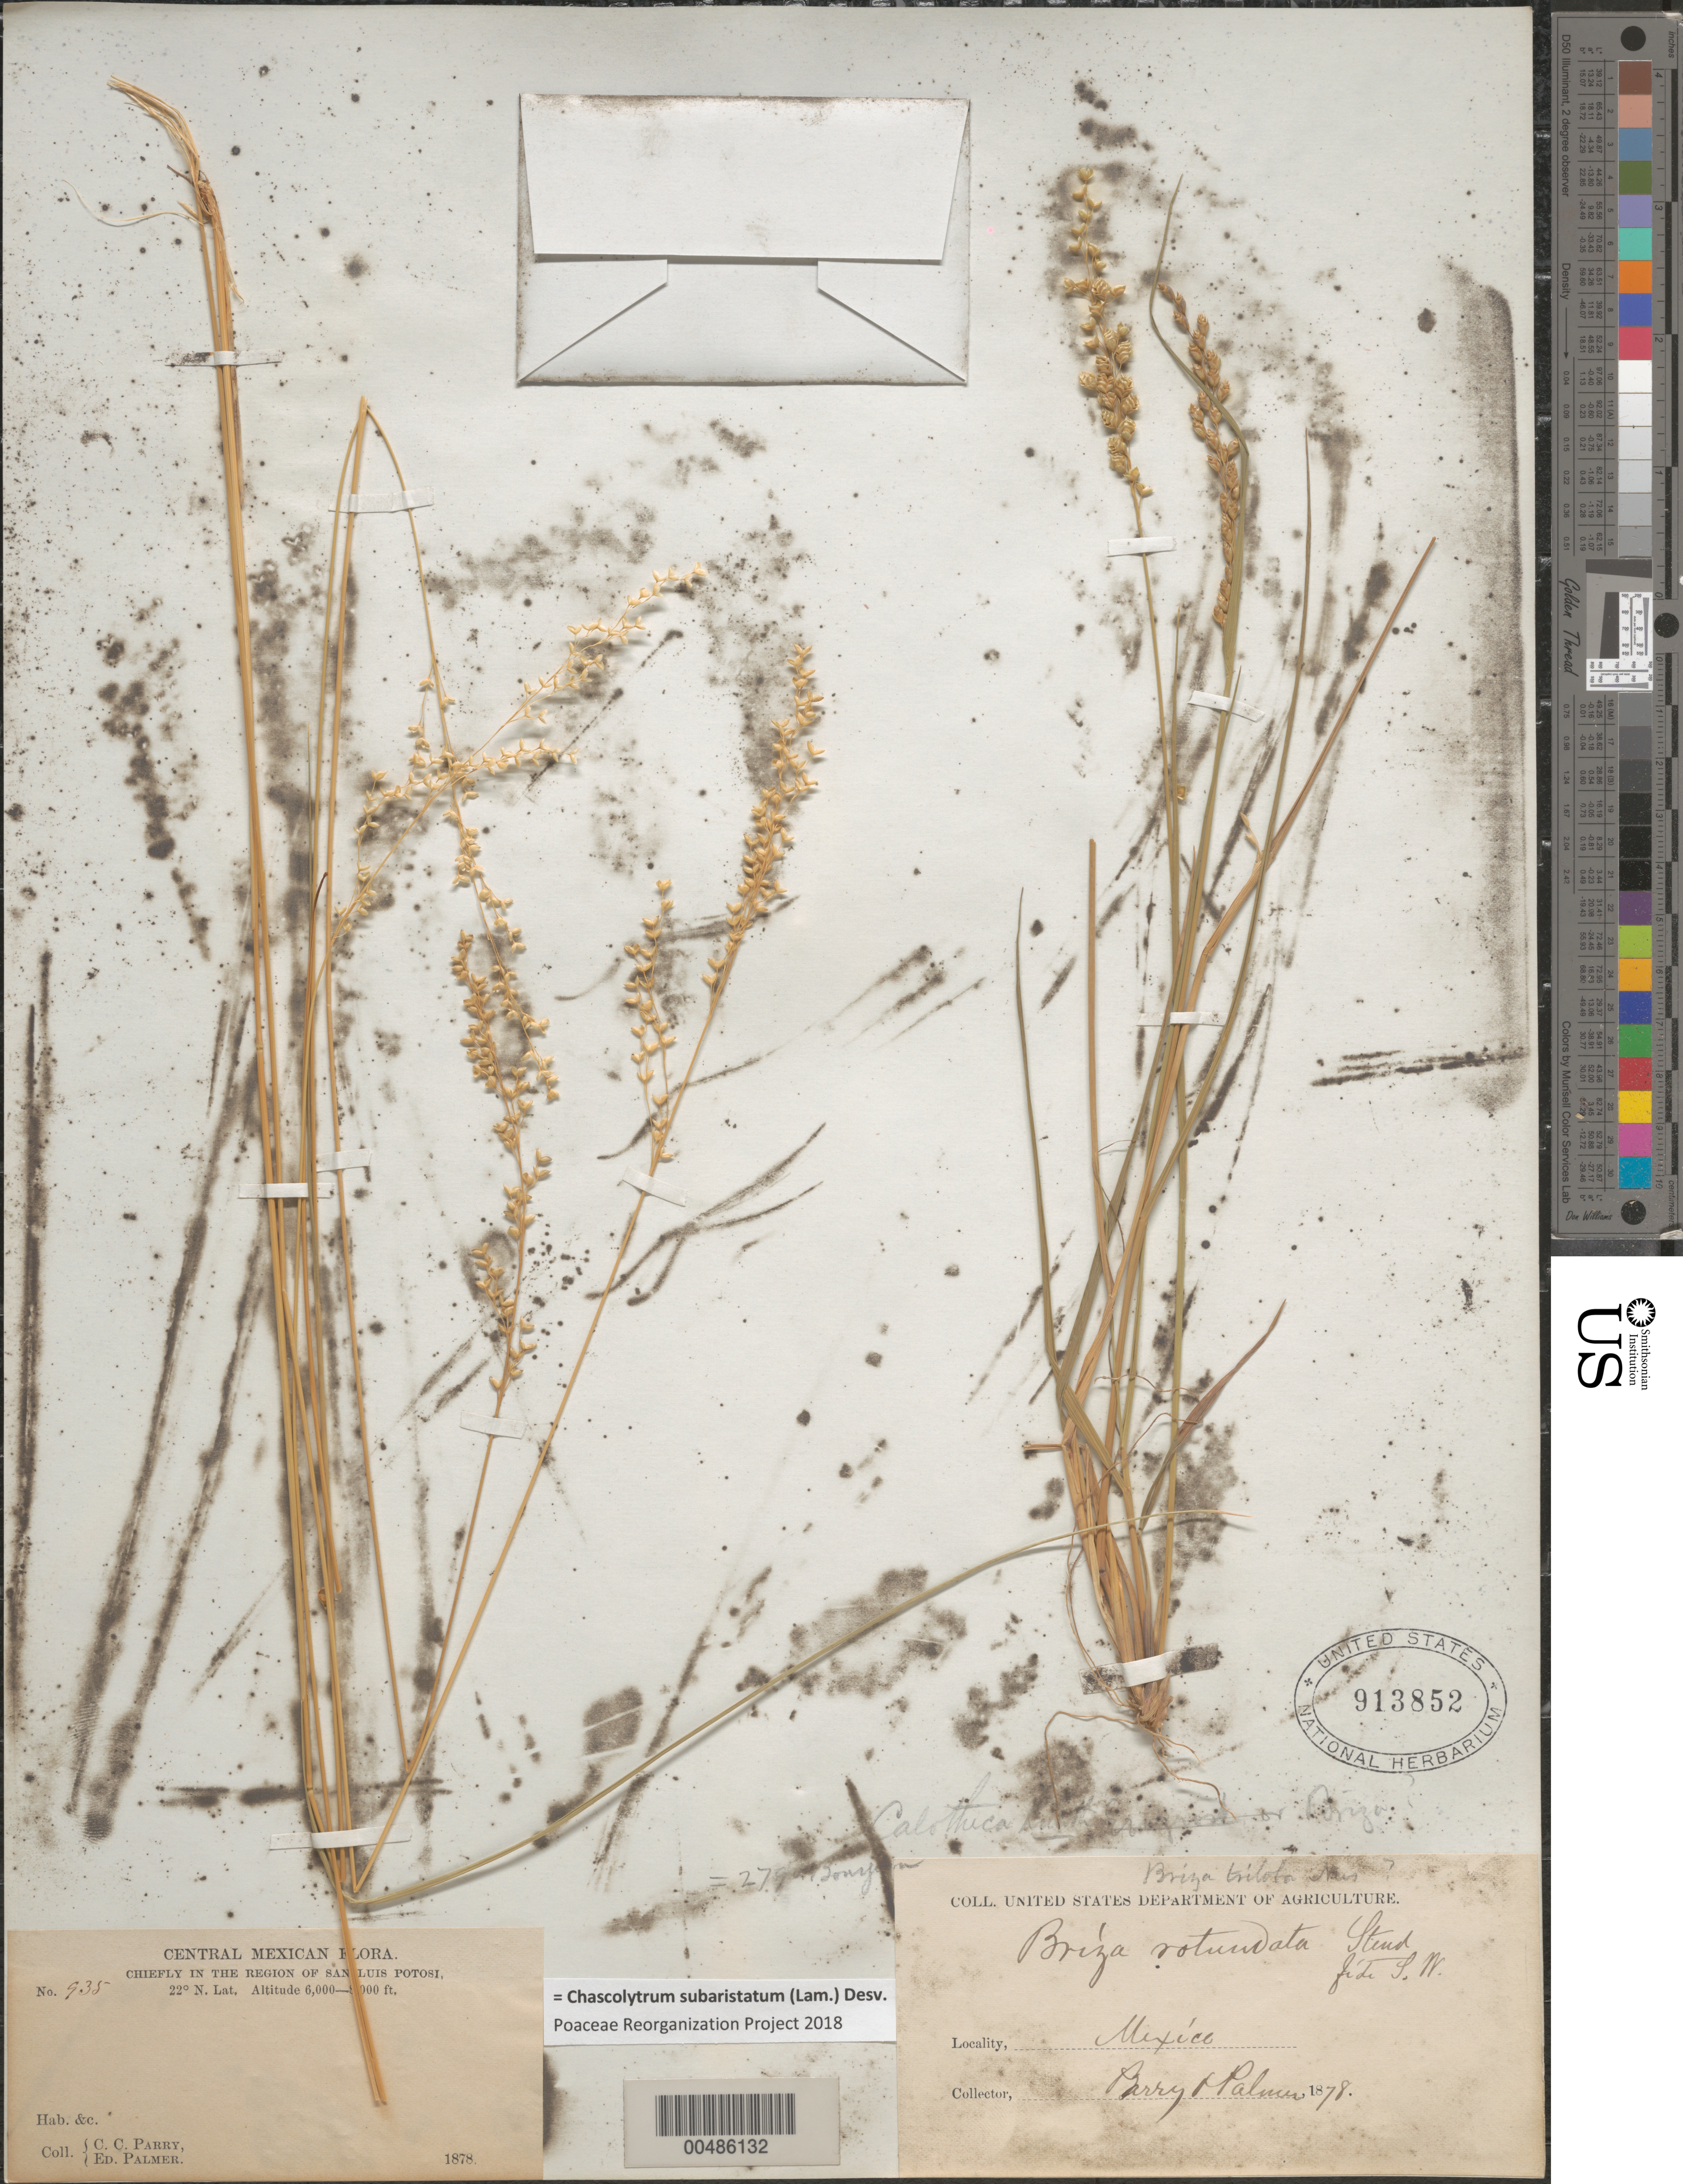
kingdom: Plantae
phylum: Tracheophyta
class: Liliopsida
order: Poales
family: Poaceae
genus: Chascolytrum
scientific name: Chascolytrum subaristatum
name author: (Lam.) Desv.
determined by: Poaceae Reorganization Project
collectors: C. C. Parry & E. Palmer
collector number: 935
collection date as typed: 1878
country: Mexico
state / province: San Luis Potosi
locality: (lat/long recorded as: lat=22:0:0:N long=:::W)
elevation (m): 1829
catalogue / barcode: US 913852